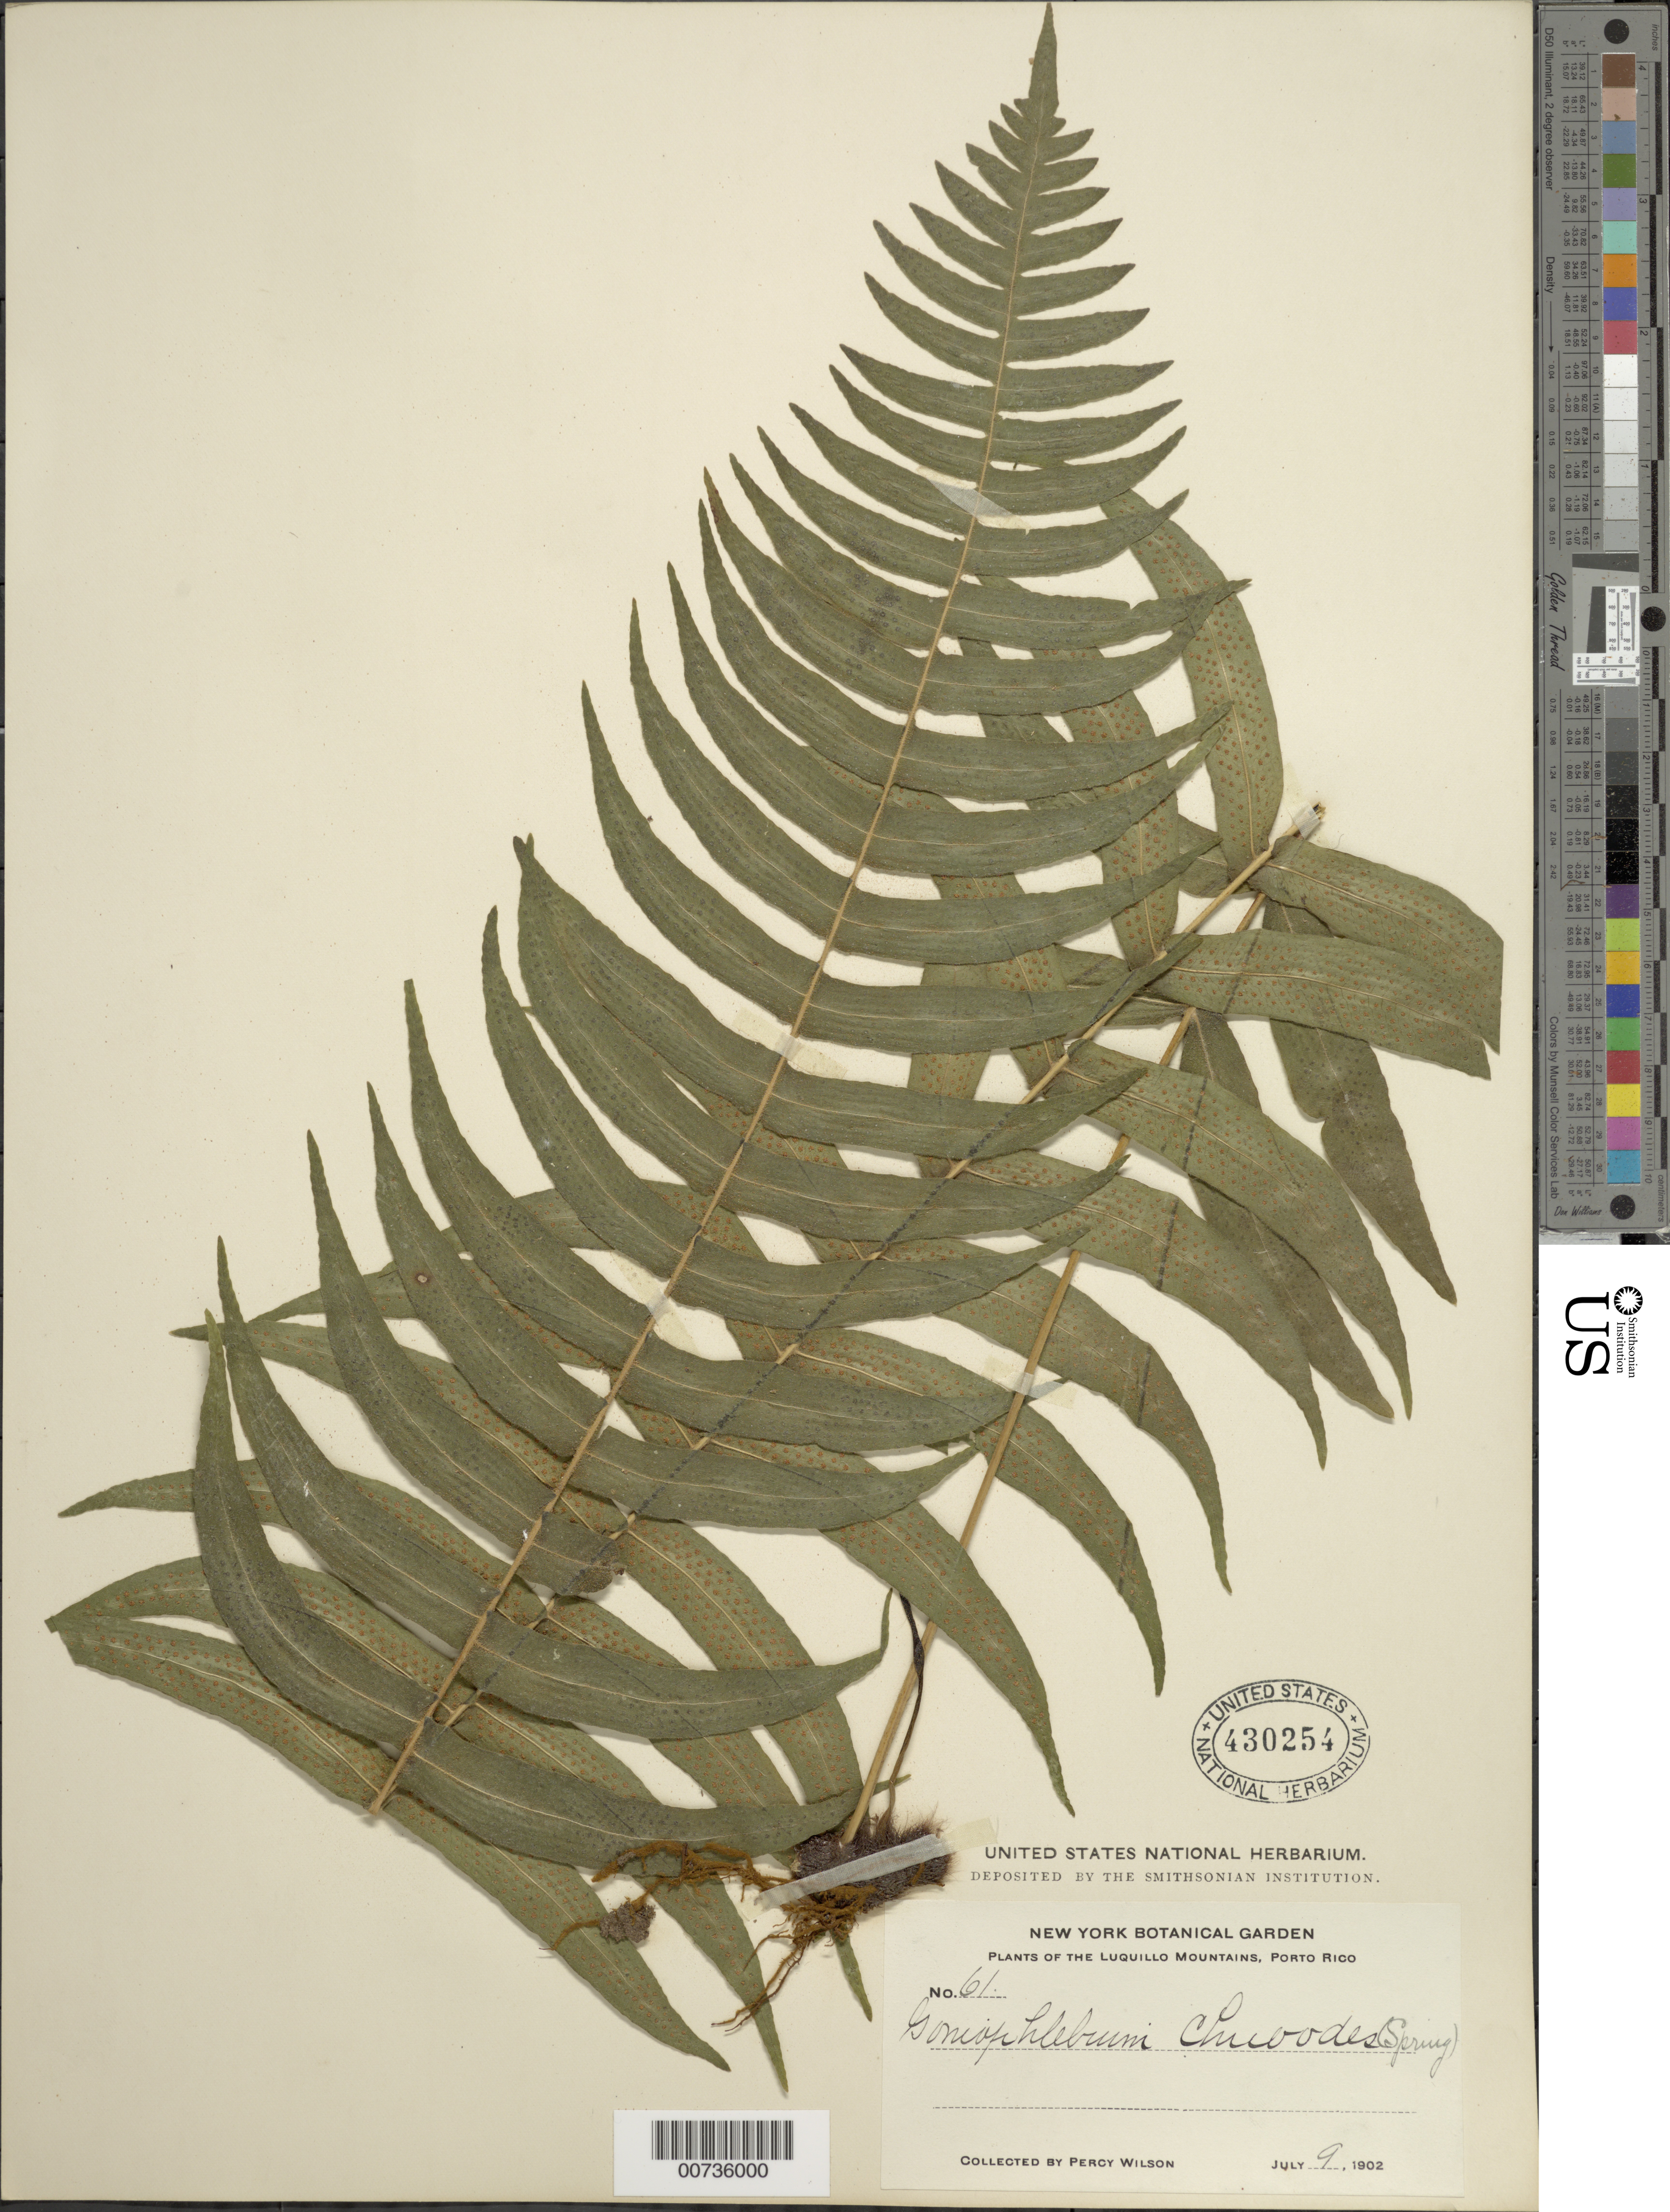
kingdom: Plantae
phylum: Tracheophyta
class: Polypodiopsida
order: Polypodiales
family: Polypodiaceae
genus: Serpocaulon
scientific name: Serpocaulon dissimile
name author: (L.) A.R. Sm.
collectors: P. Wilson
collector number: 61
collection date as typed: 09 Jul 1902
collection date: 1902-07-09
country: Puerto Rico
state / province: Luquillo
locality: Luquillo Mts.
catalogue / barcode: US 430254